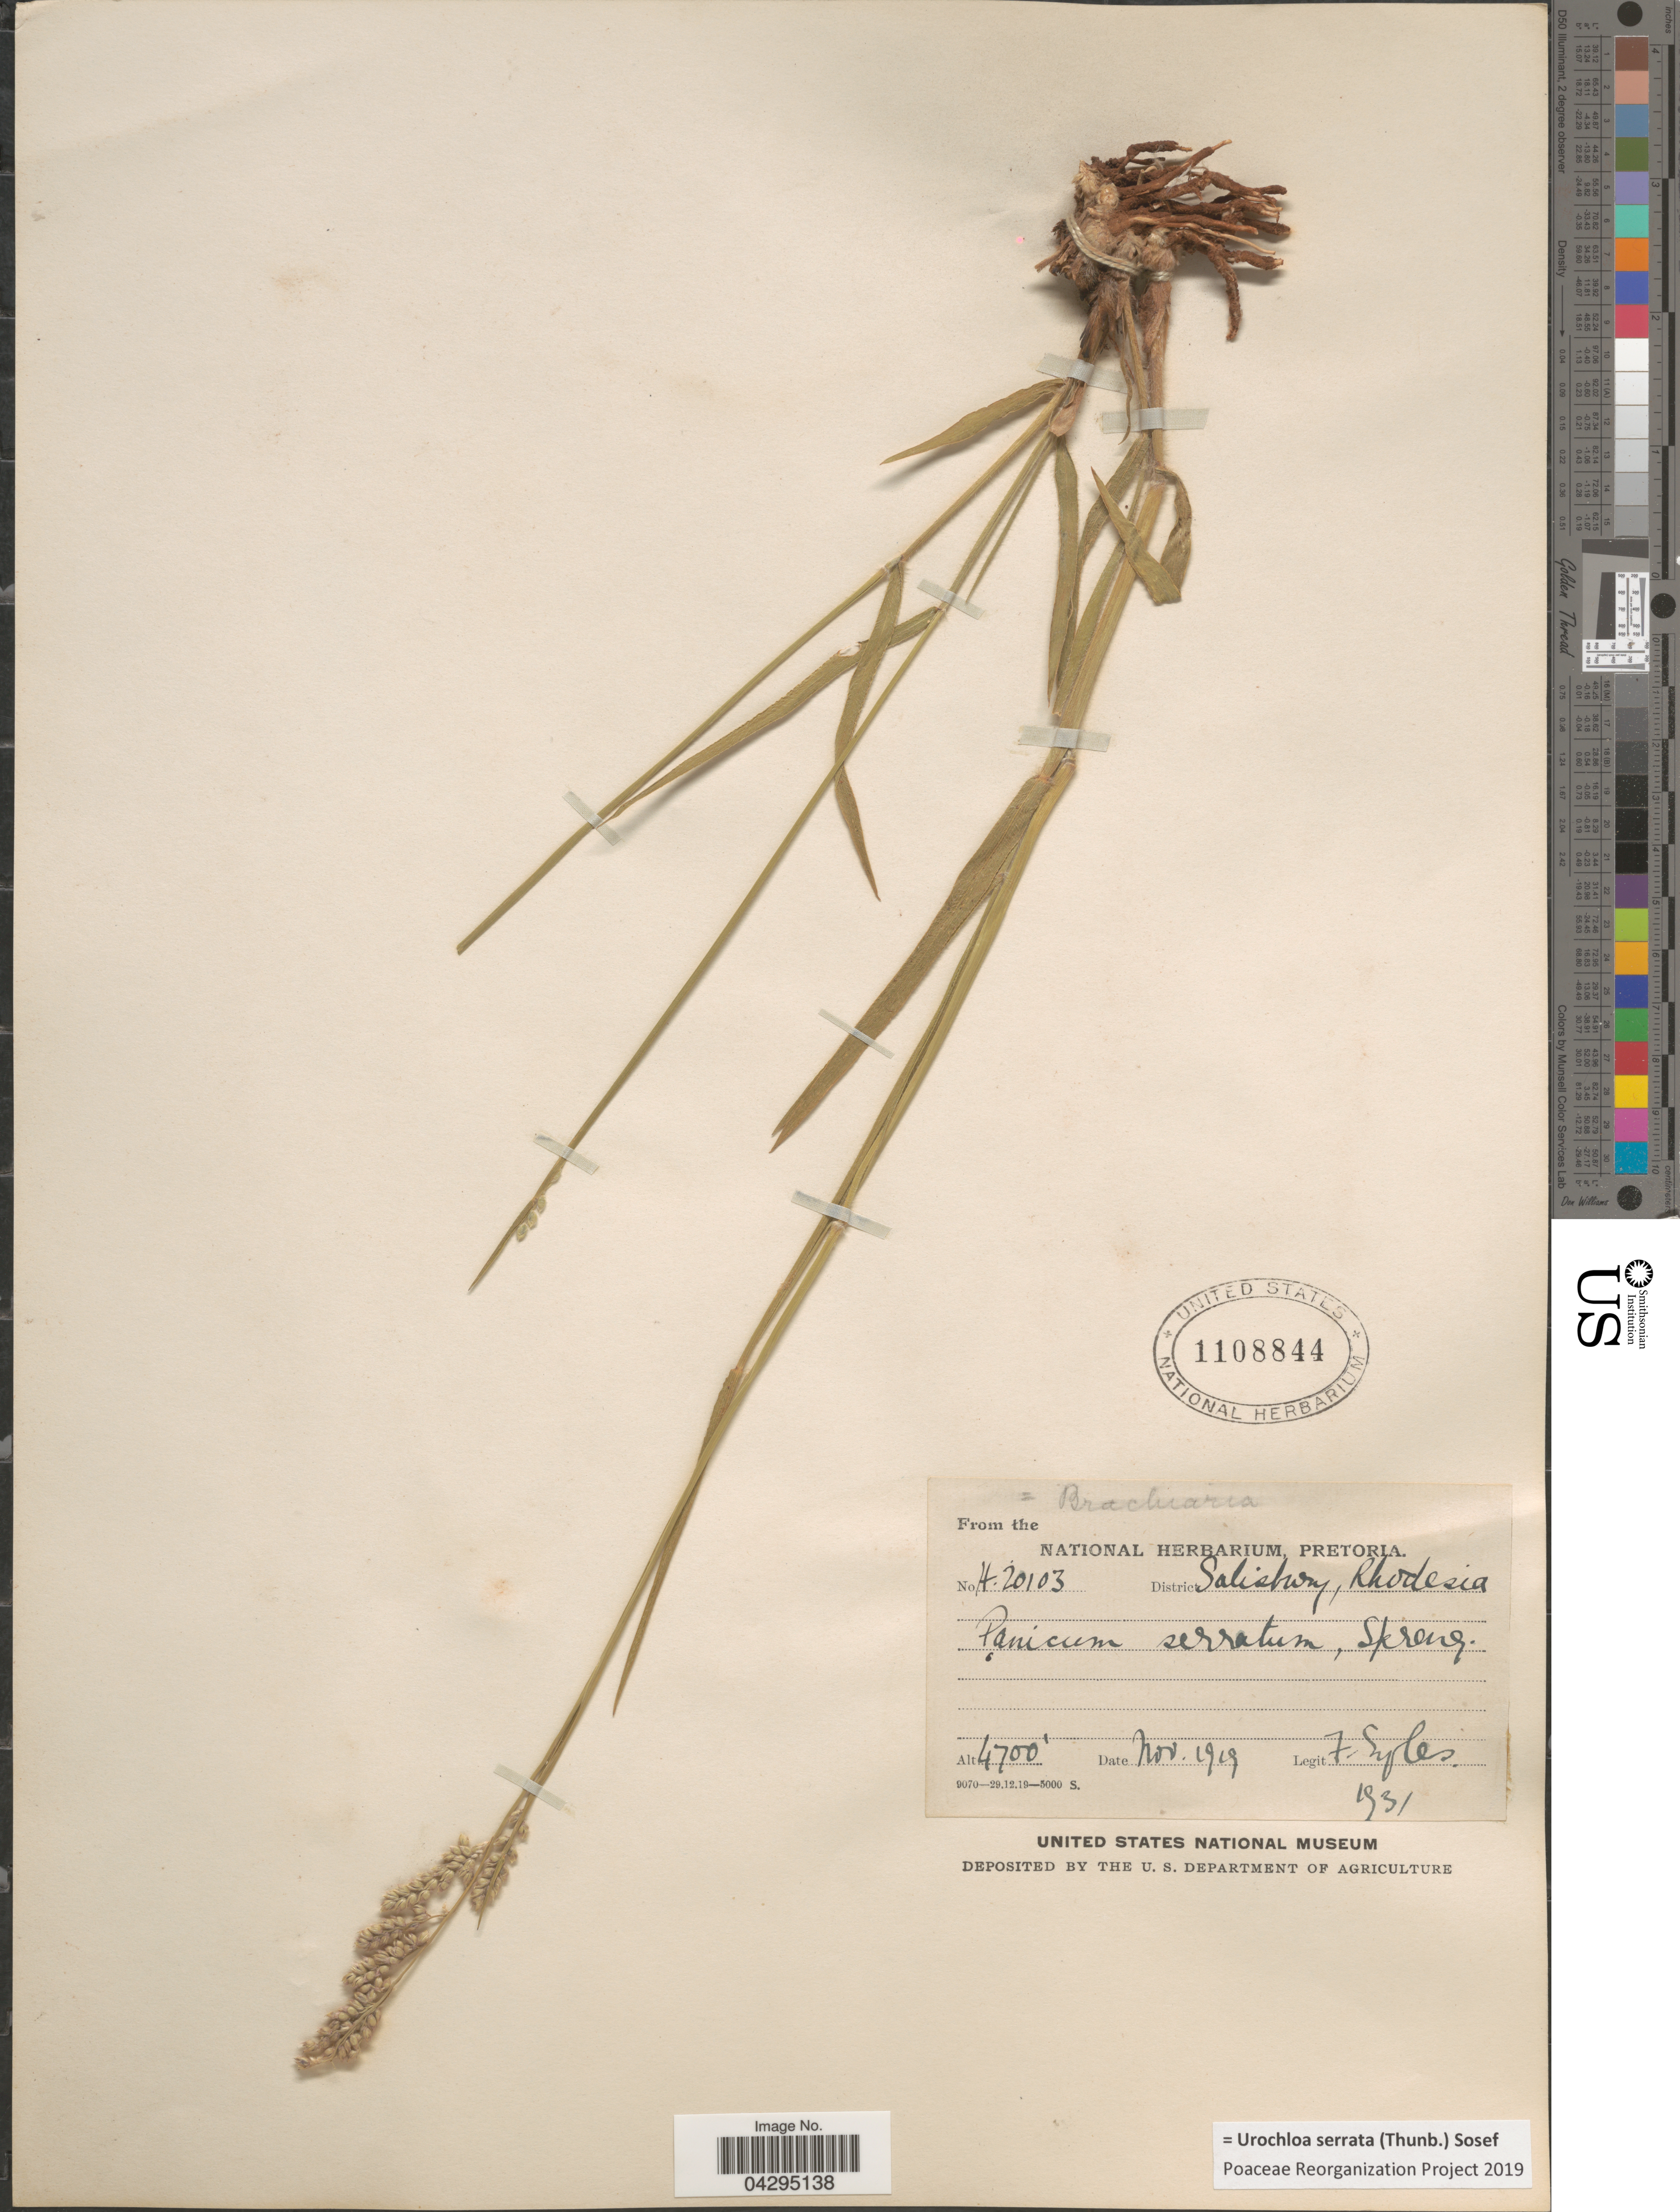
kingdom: Plantae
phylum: Tracheophyta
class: Liliopsida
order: Poales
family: Poaceae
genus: Urochloa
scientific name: Urochloa serrata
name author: (Thunb.) Sosef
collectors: F. Eyles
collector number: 1531*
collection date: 1919-11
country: Zimbabwe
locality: District Salisbury, Rhodesia.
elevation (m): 1433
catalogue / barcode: US 1108844